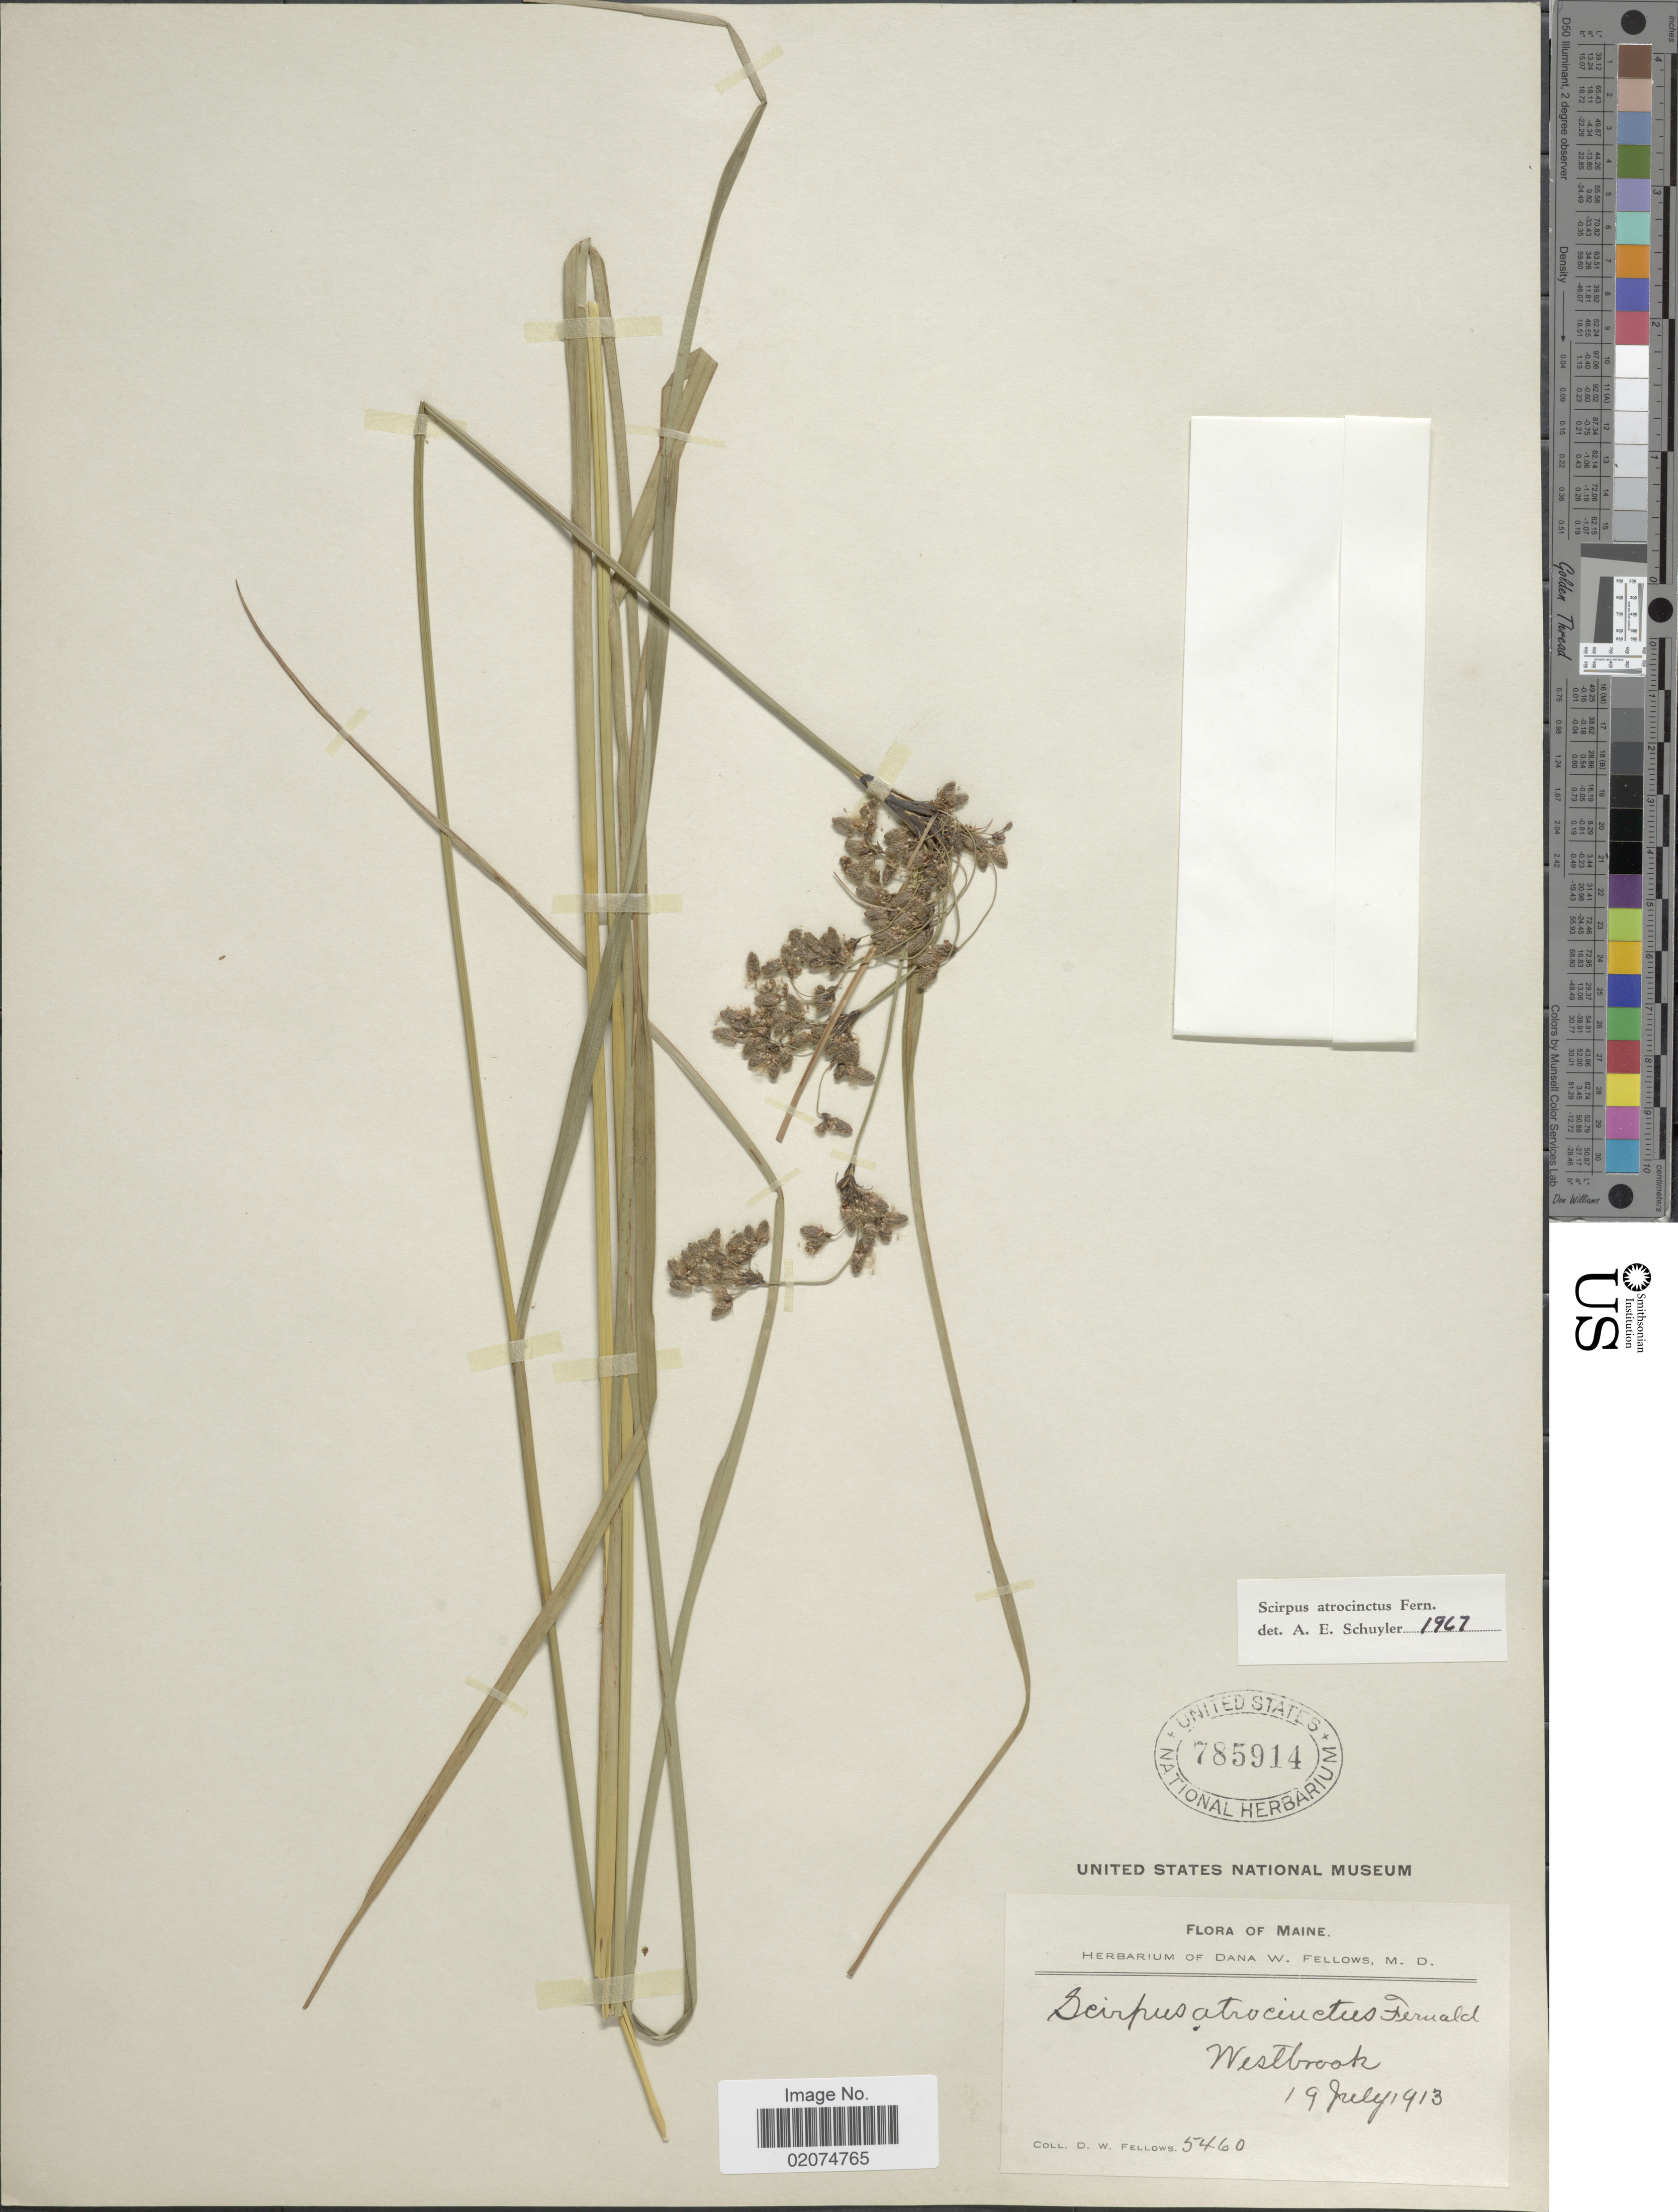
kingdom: Plantae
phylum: Tracheophyta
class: Liliopsida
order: Poales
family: Cyperaceae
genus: Scirpus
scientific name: Scirpus atrocinctus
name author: Fernald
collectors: D. W. Fellows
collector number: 5460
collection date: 1913-07-19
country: United States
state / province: Maine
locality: Westbrook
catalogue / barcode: US 785914